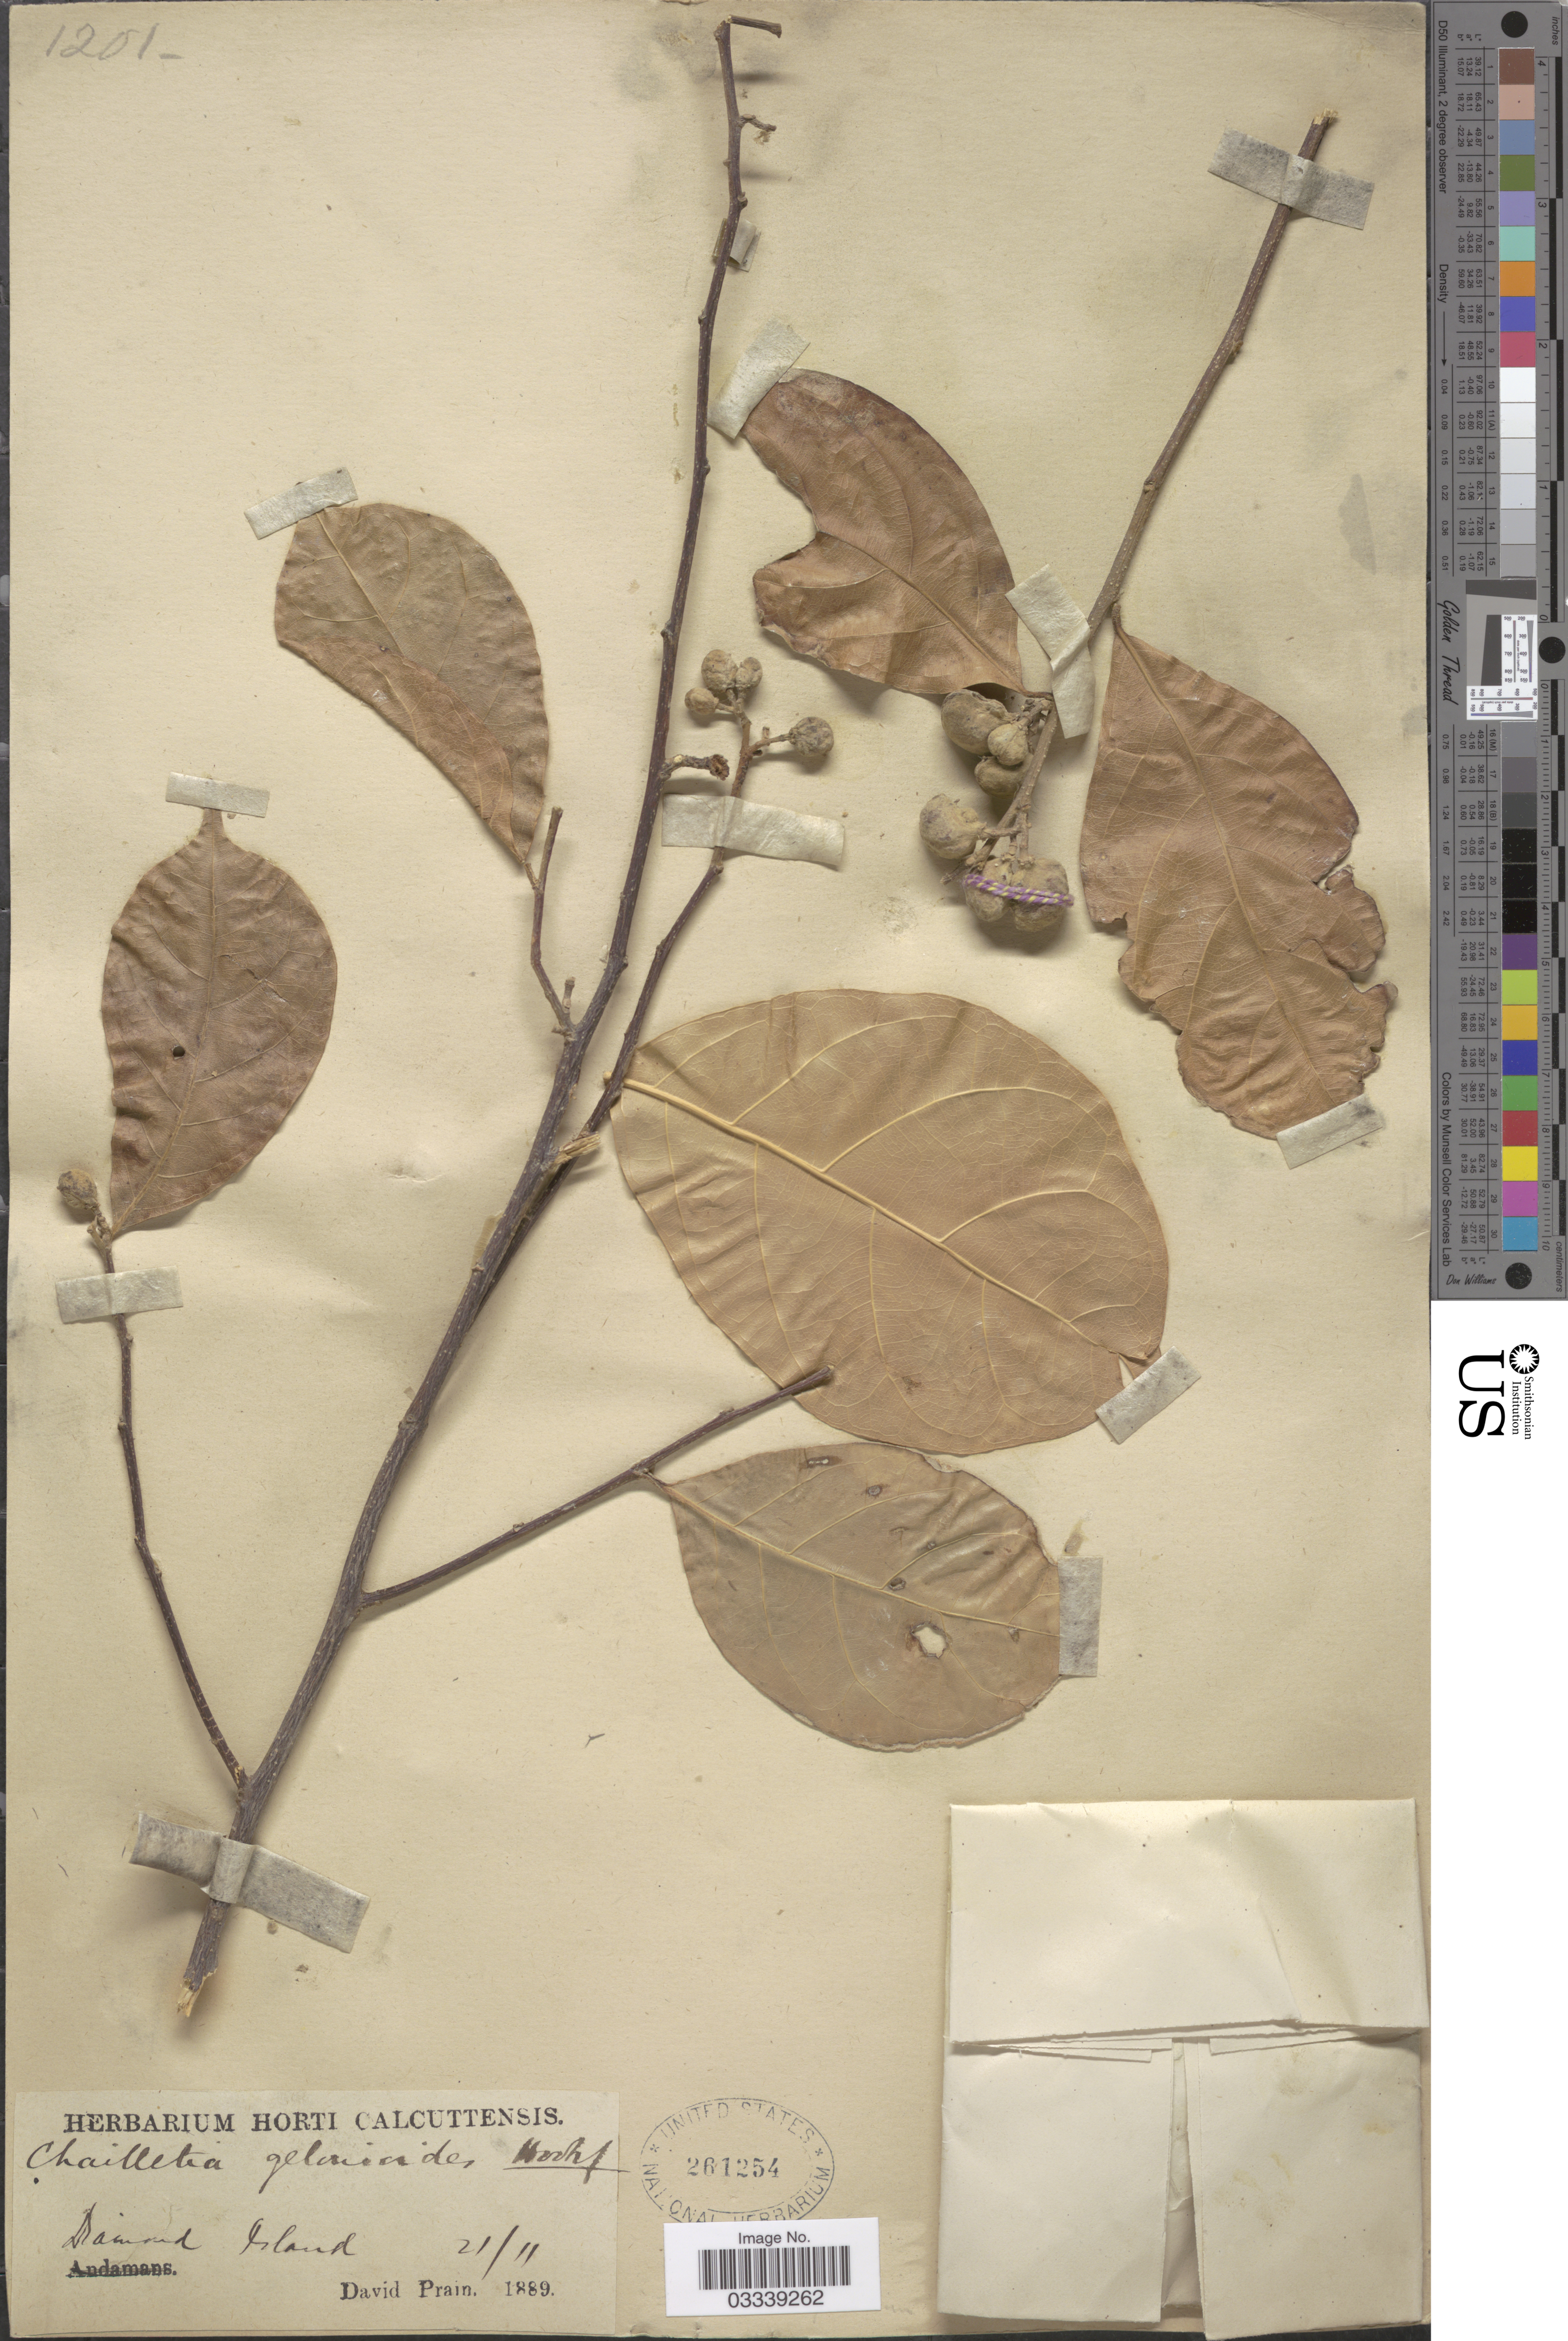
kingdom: Plantae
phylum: Tracheophyta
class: Magnoliopsida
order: Malpighiales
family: Dichapetalaceae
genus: Dichapetalum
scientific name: Dichapetalum gelonioides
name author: (Roxb.) Engl.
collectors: D. Prain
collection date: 1889-11-21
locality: Damand [interpreted] Island.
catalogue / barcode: US 261254